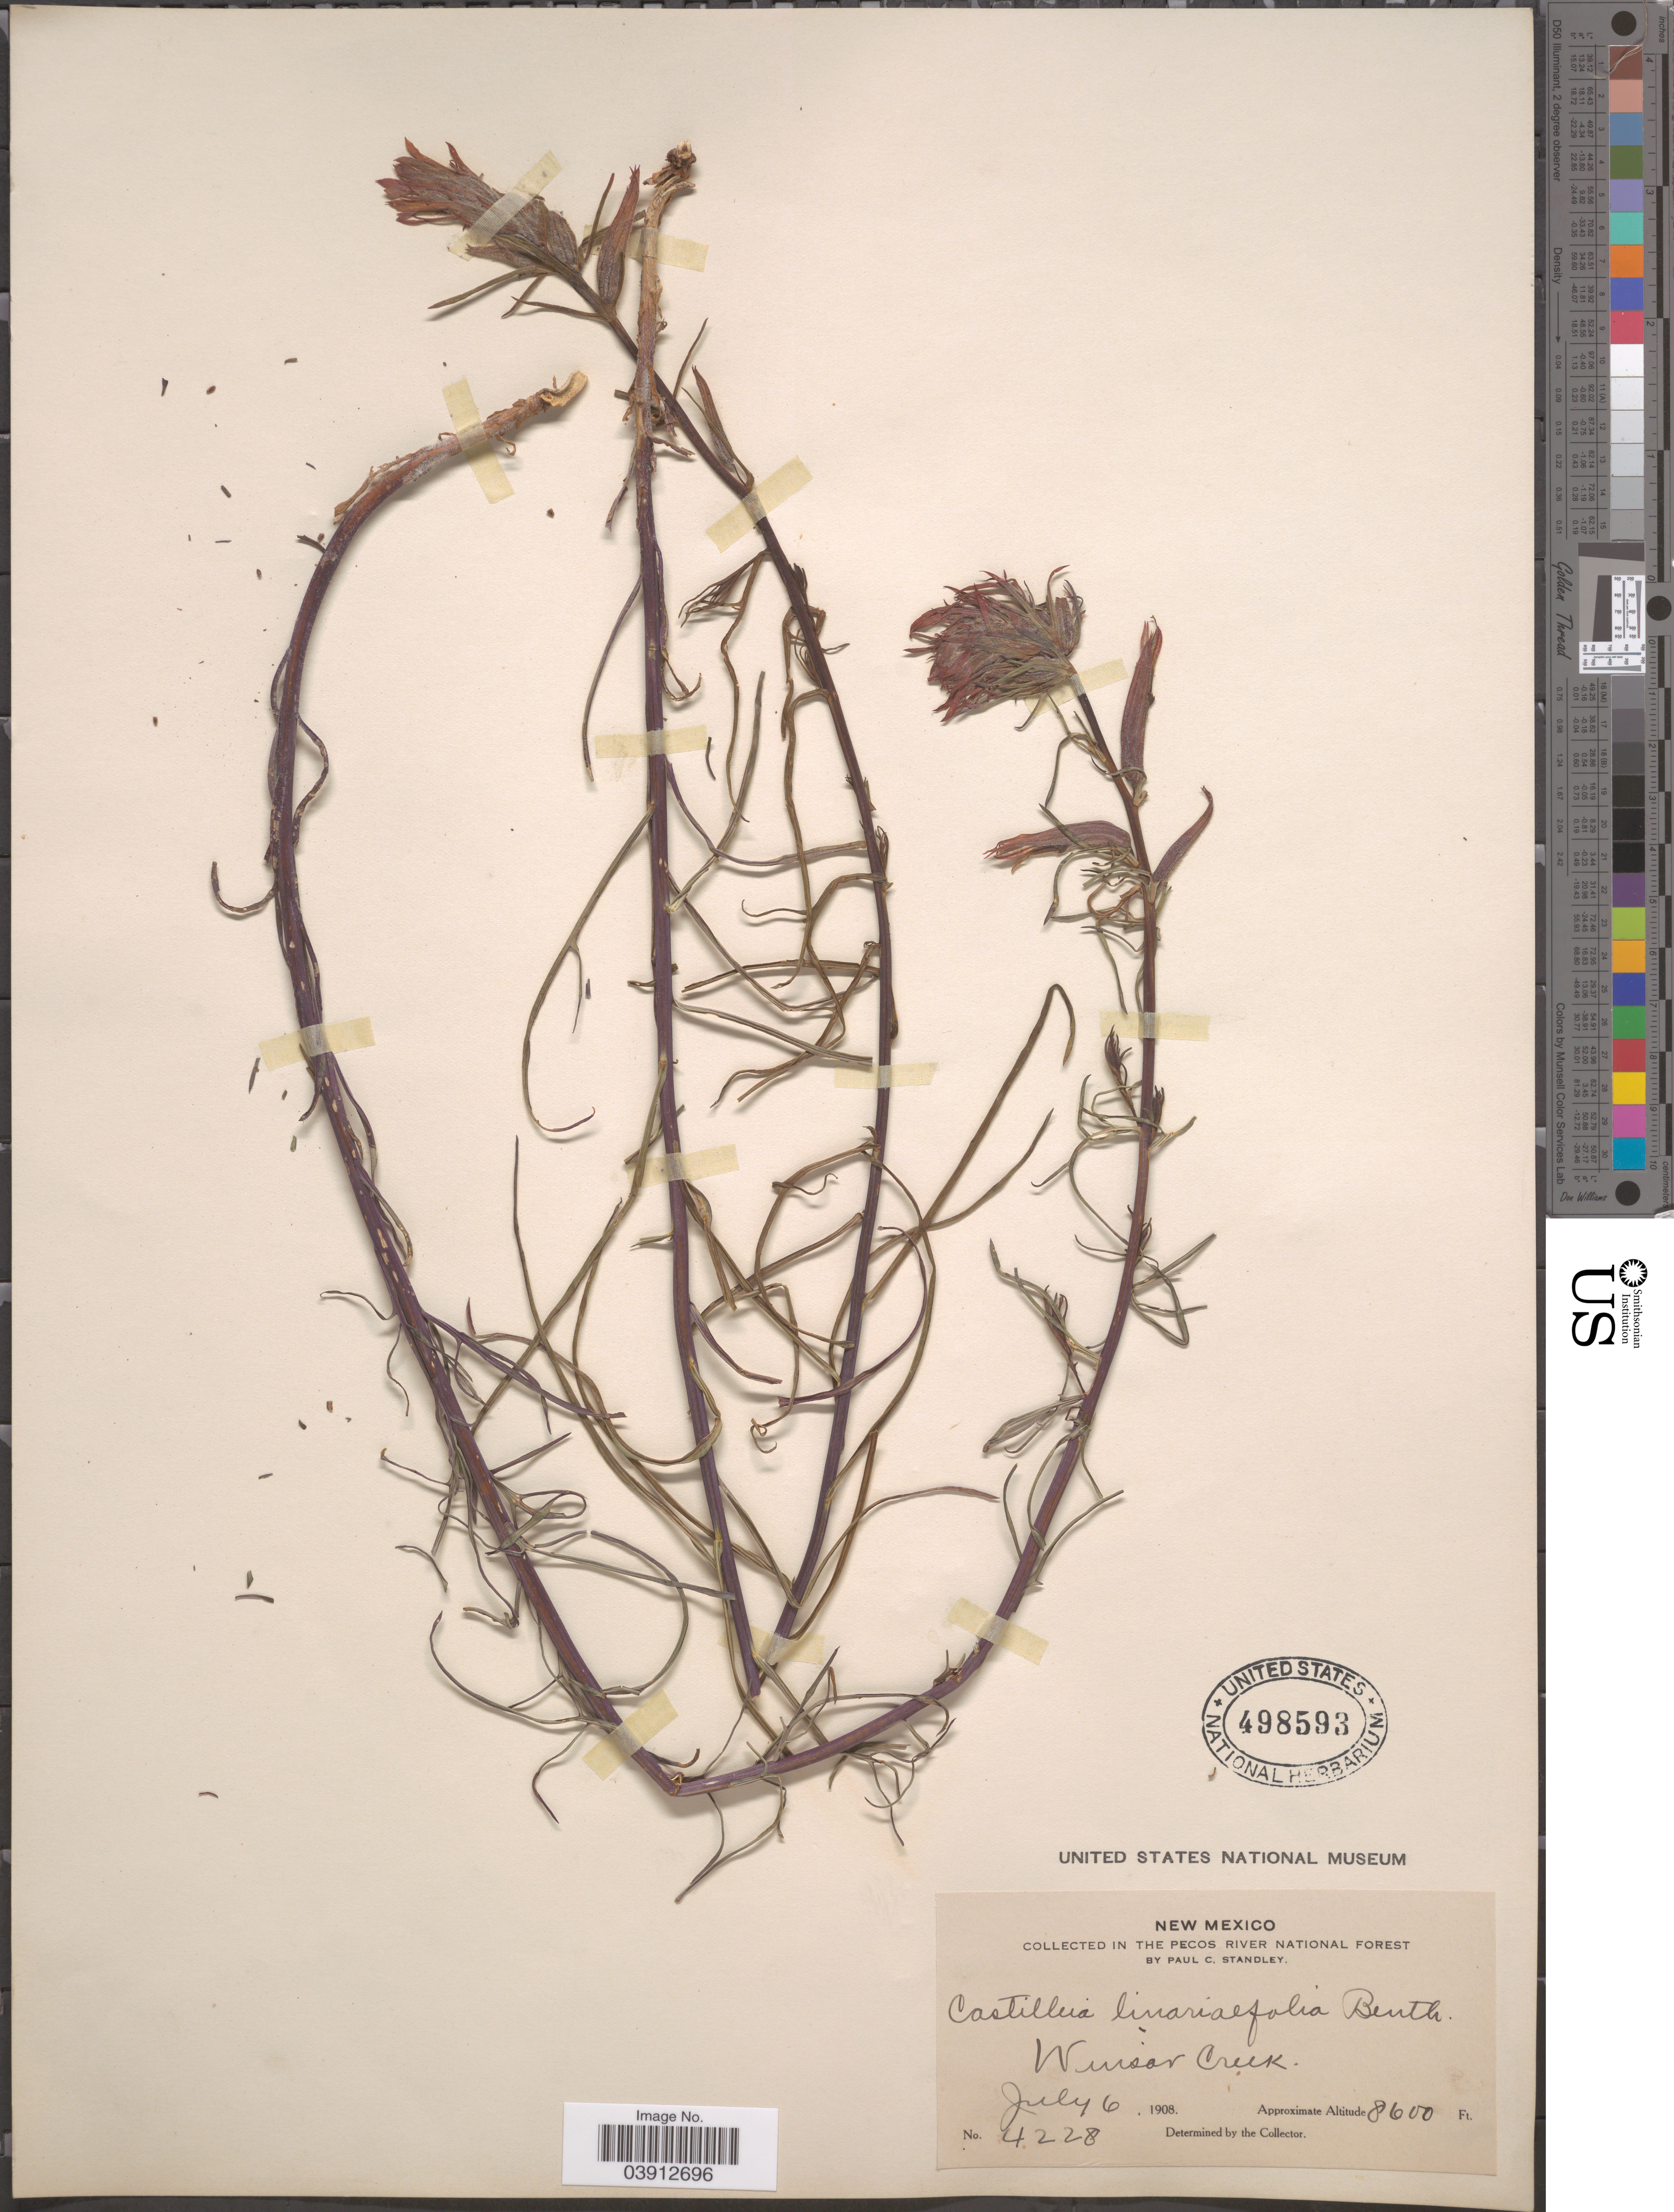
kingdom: Plantae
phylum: Tracheophyta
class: Magnoliopsida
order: Lamiales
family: Orobanchaceae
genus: Castilleja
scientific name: Castilleja linariifolia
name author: Benth.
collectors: P. C. Standley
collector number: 4228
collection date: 1908-07-06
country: United States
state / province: New Mexico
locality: In the Pecos River National Forest. Winsor Creek.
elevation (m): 2621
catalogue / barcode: US 498593